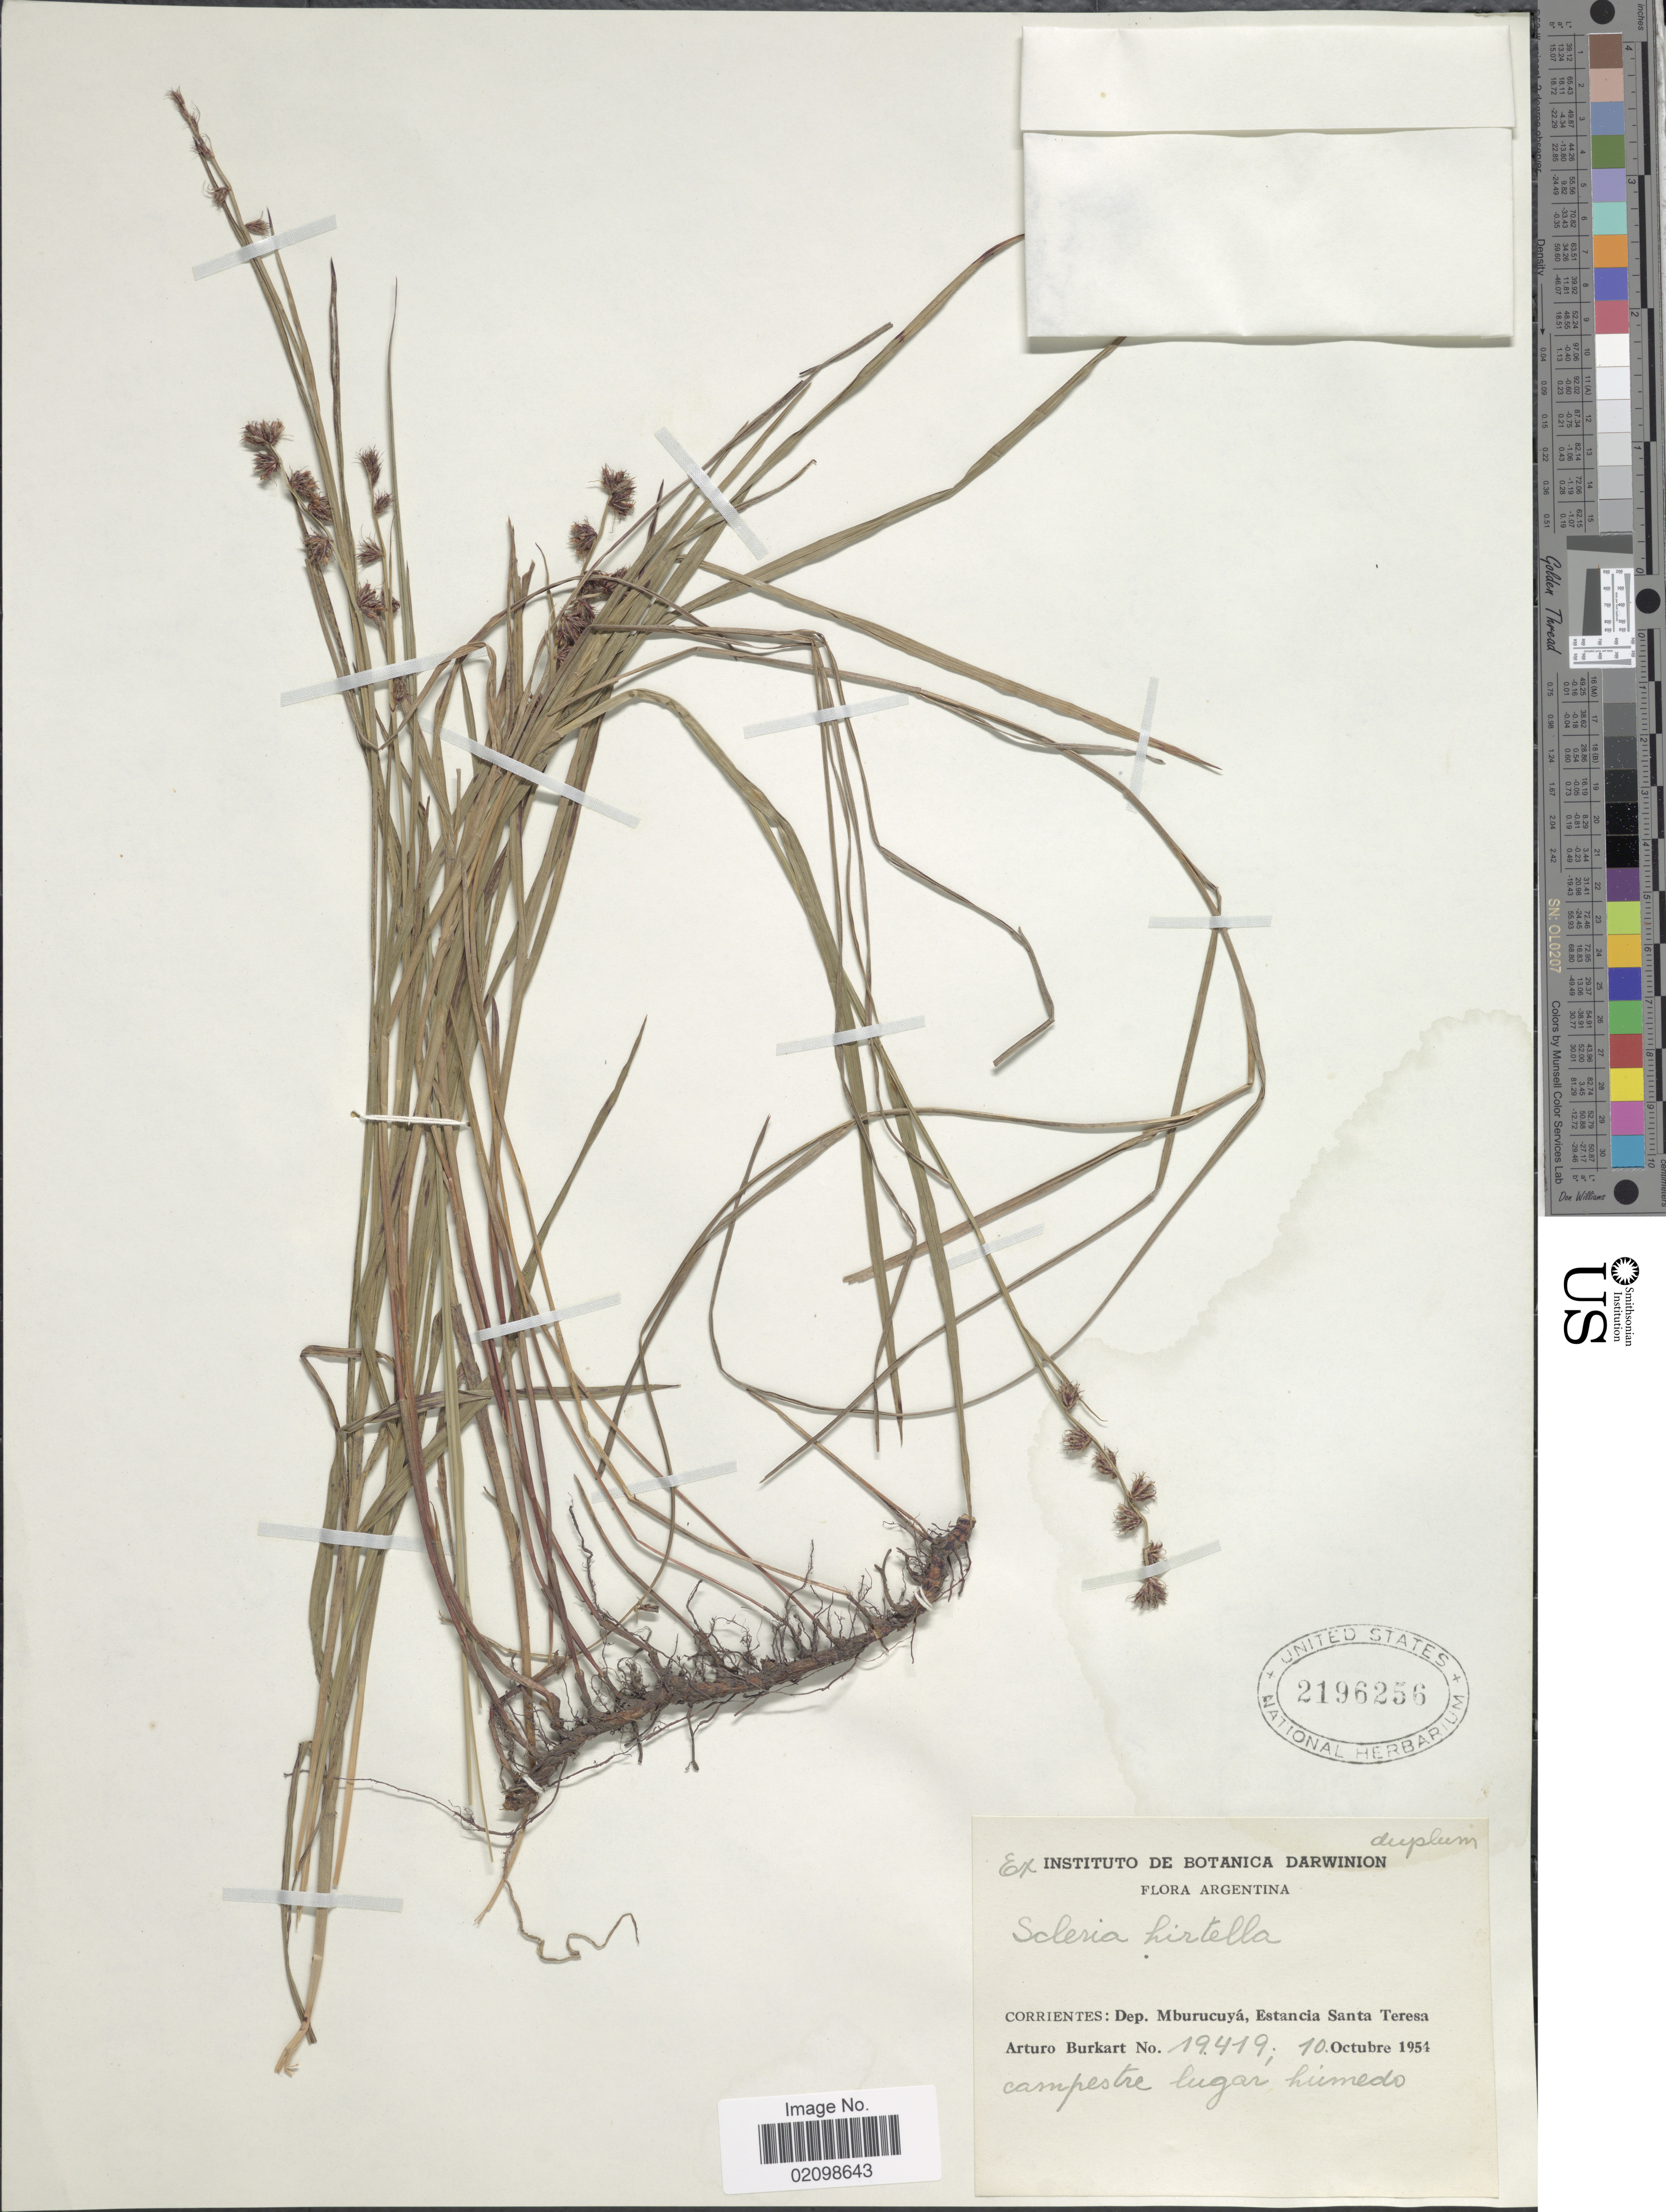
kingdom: Plantae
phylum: Tracheophyta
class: Liliopsida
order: Poales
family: Cyperaceae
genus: Scleria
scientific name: Scleria distans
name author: Poir.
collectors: A. E. Burkart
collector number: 19419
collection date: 1954-10-10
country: Argentina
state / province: Corrientes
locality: Corrientes: Dep. Mburucuya, Estancia Santa Teresa.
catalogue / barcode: US 2196256